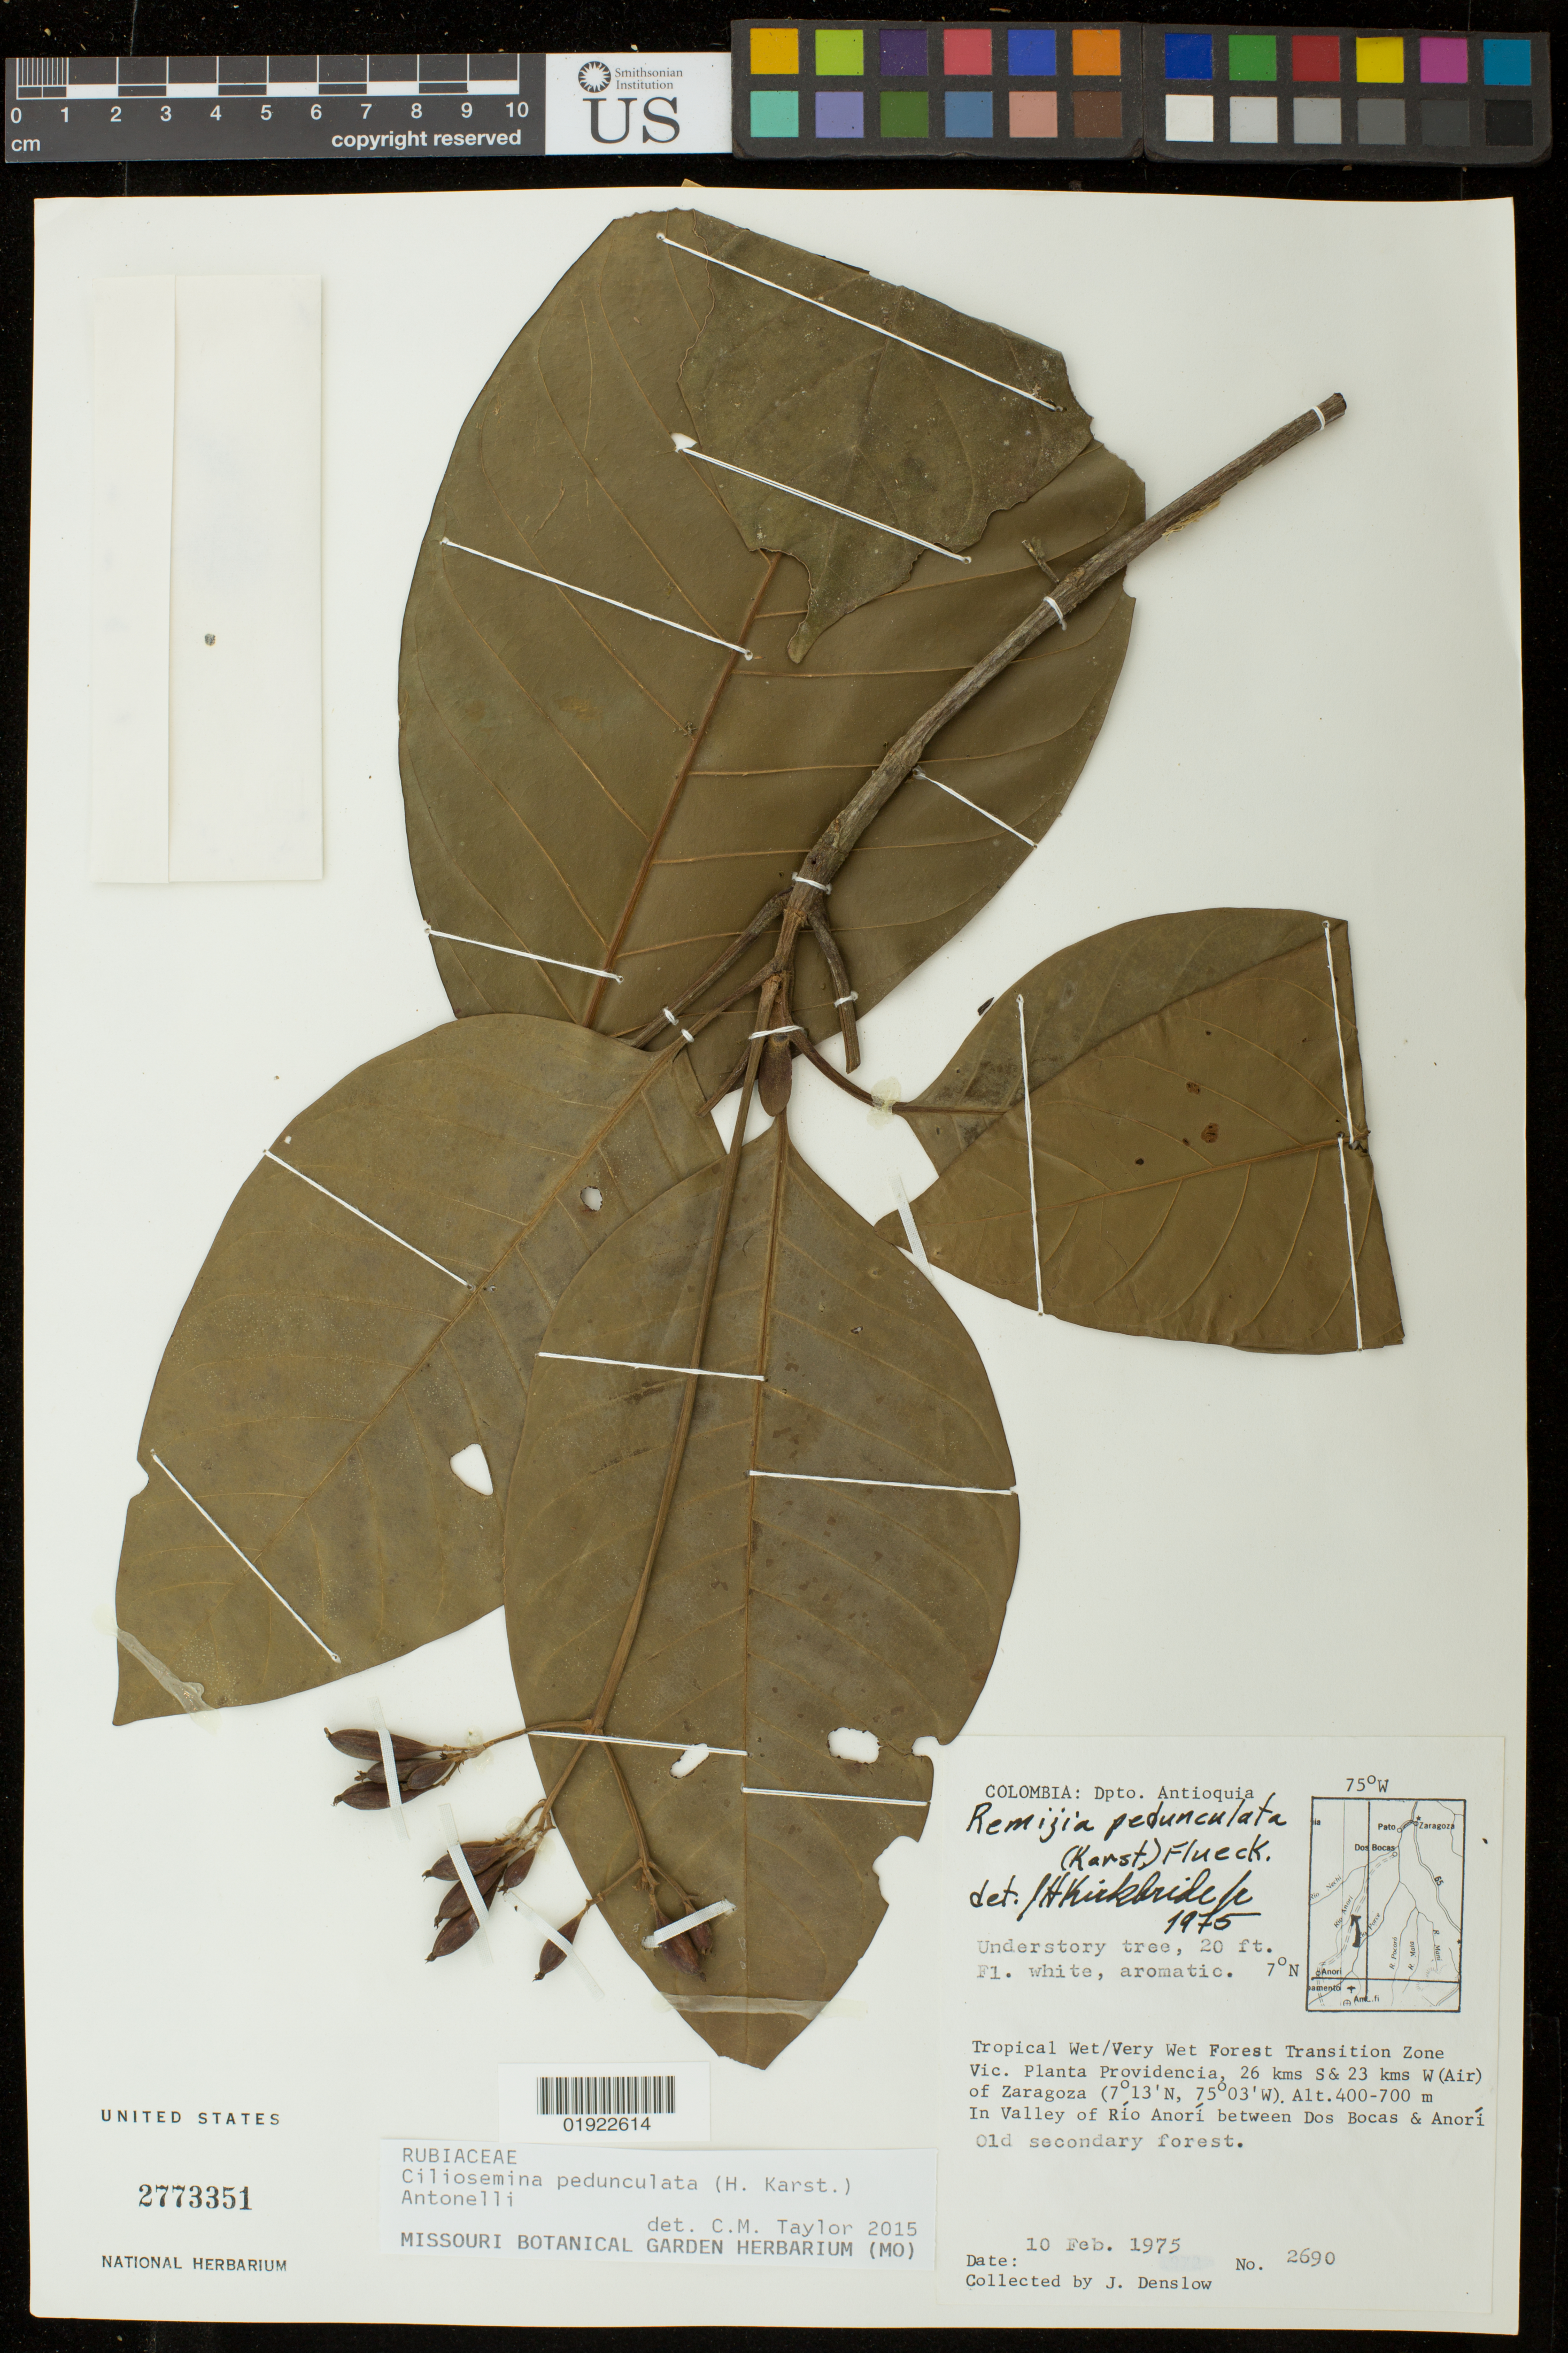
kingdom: Plantae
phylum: Tracheophyta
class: Magnoliopsida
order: Gentianales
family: Rubiaceae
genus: Ciliosemina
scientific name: Ciliosemina pedunculata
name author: (H. Karst.) Antonelli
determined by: Taylor, Charlotte M.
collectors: J. Denslow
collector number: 2690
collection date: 1975-02-10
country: Colombia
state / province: Antioquia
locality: Vic. Planta Providencia, 26 kms S& 23 kms W (Air) of Zaragoza. In Valley of Rio Anori between Dos Bocas & Anori.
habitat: Tropical Wet/Very Wet Forest Transition Zone. Old secondary forest.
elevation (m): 400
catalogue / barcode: US 2773351